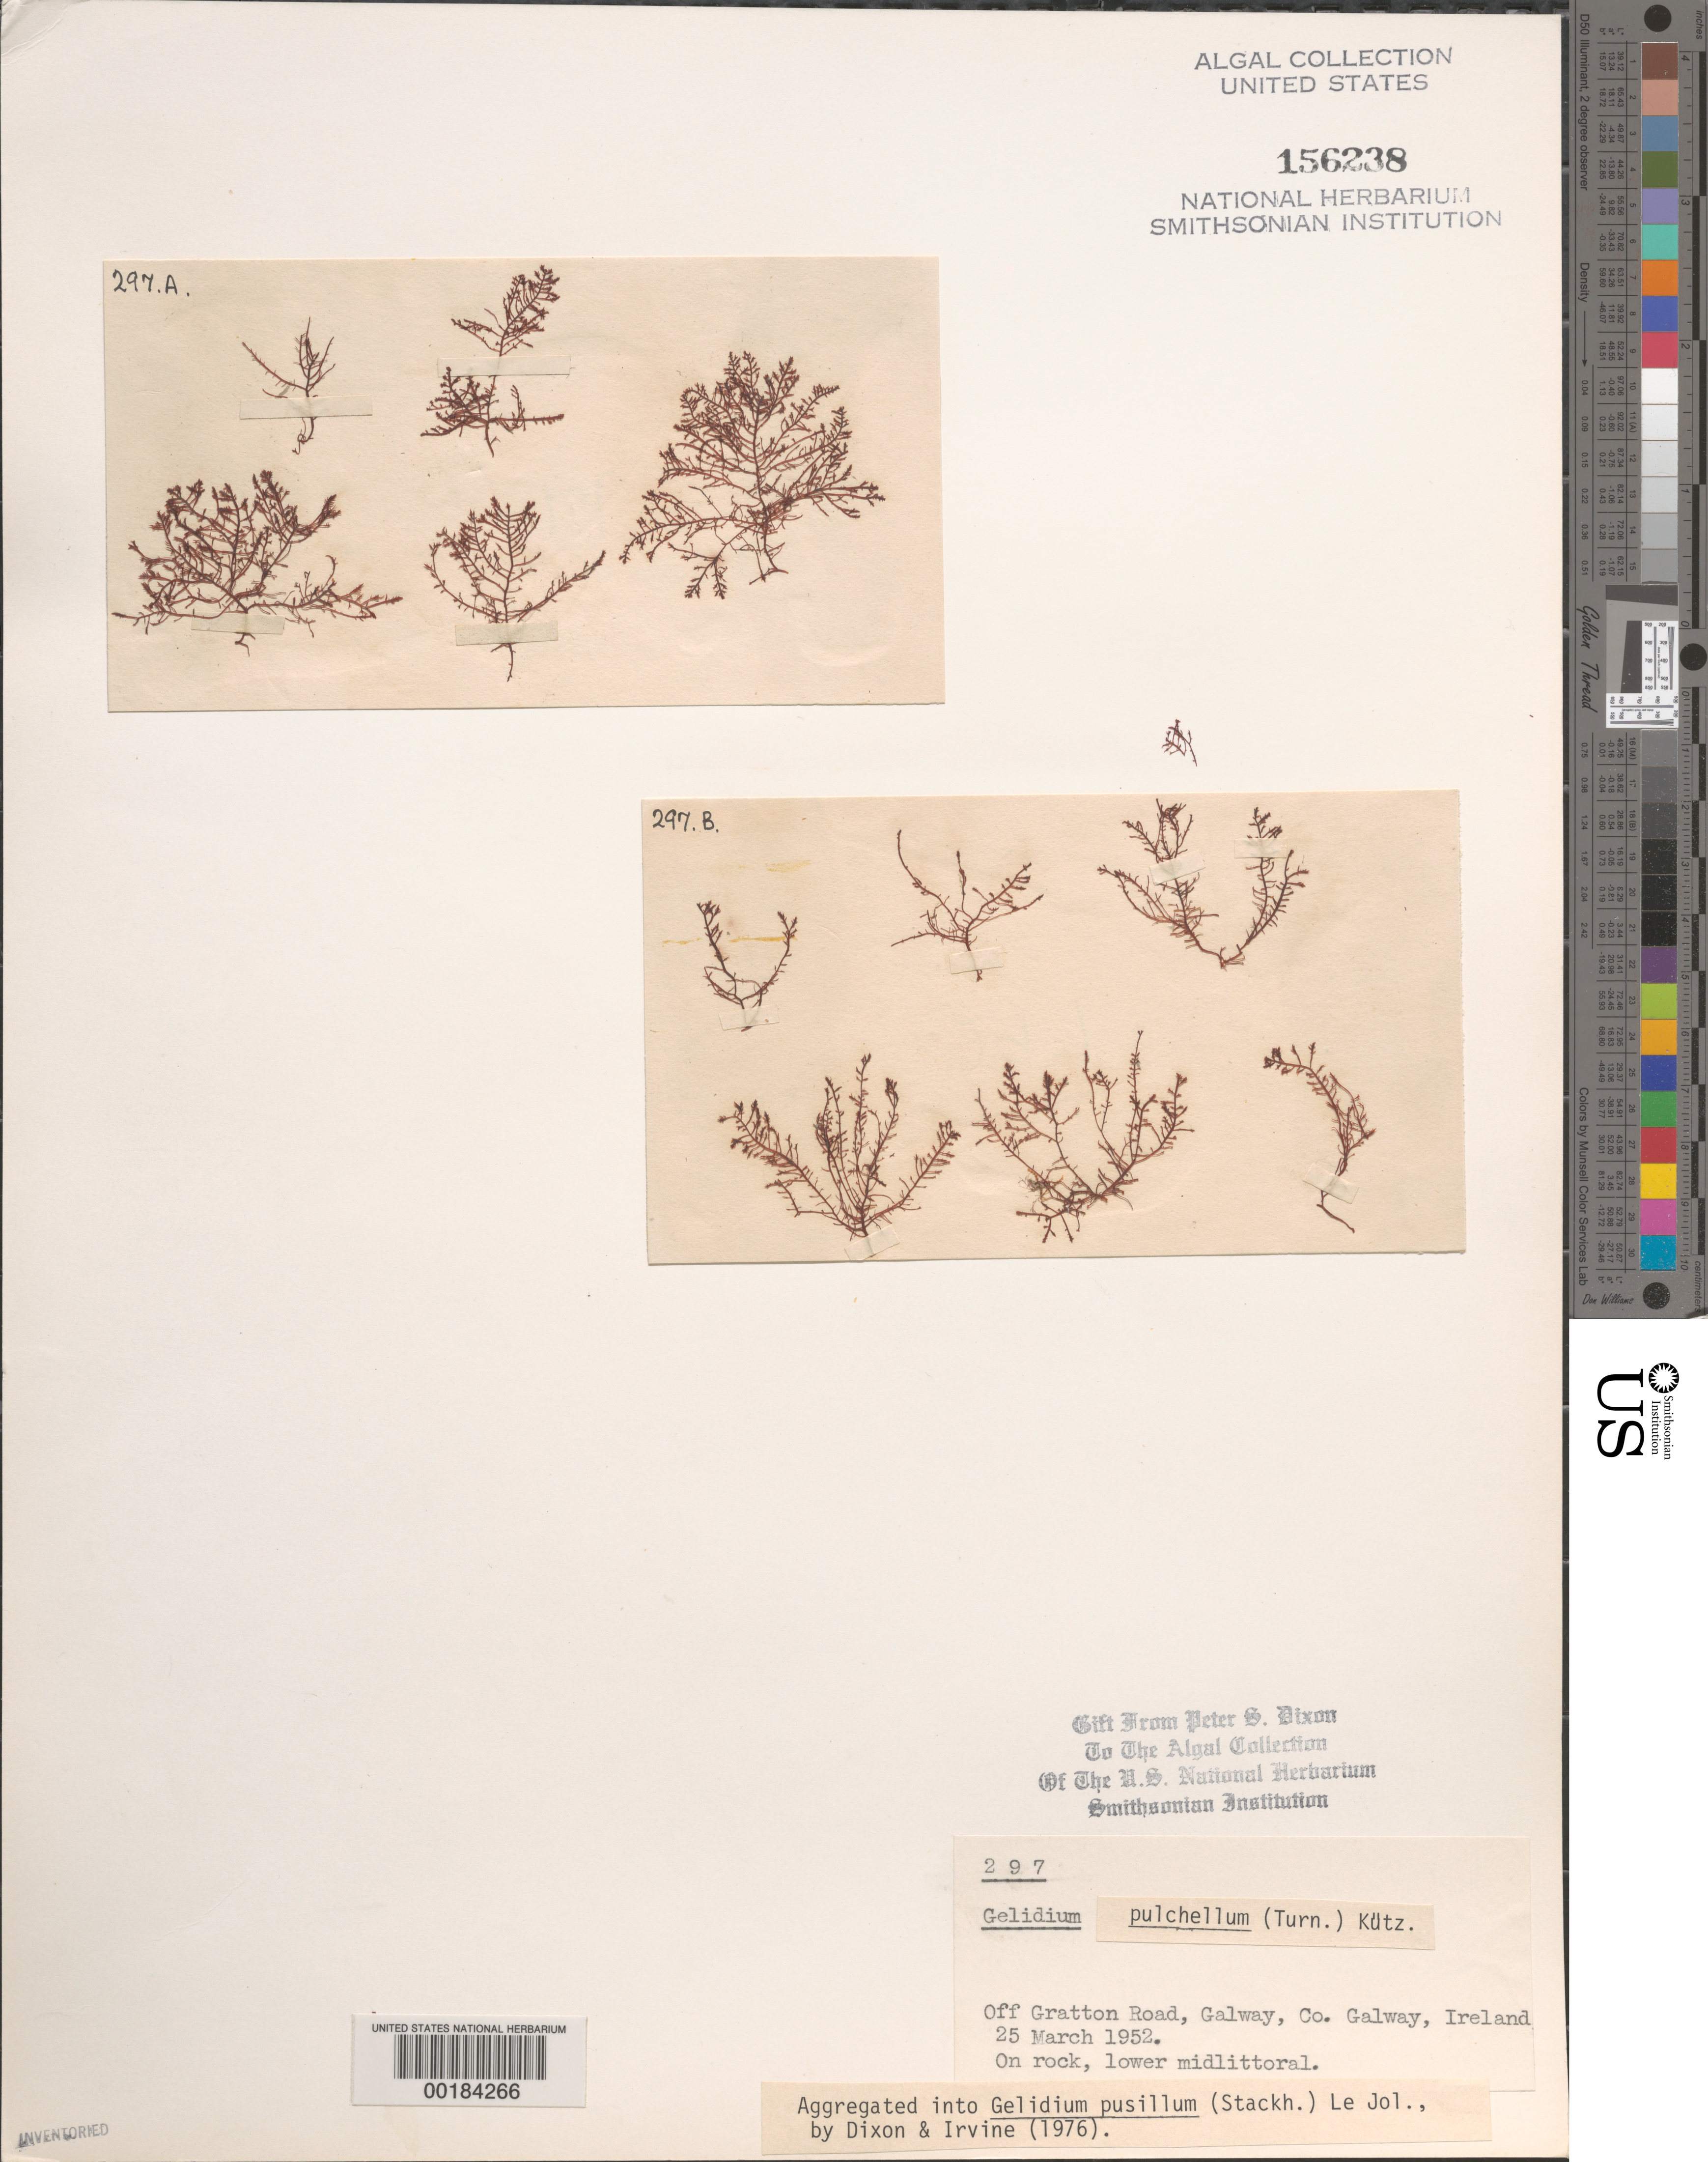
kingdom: Plantae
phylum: Rhodophyta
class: Florideophyceae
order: Gelidiales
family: Gelidiaceae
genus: Gelidium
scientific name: Gelidium pusillum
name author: (Stackh.) Le Jol.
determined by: Dixon, P. S.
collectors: P. S. Dixon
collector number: PSD 297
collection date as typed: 25 Mar 1952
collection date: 1952-03-25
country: Ireland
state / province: Connaught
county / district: Galway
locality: Off Gratton Road, Galway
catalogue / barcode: US 156238